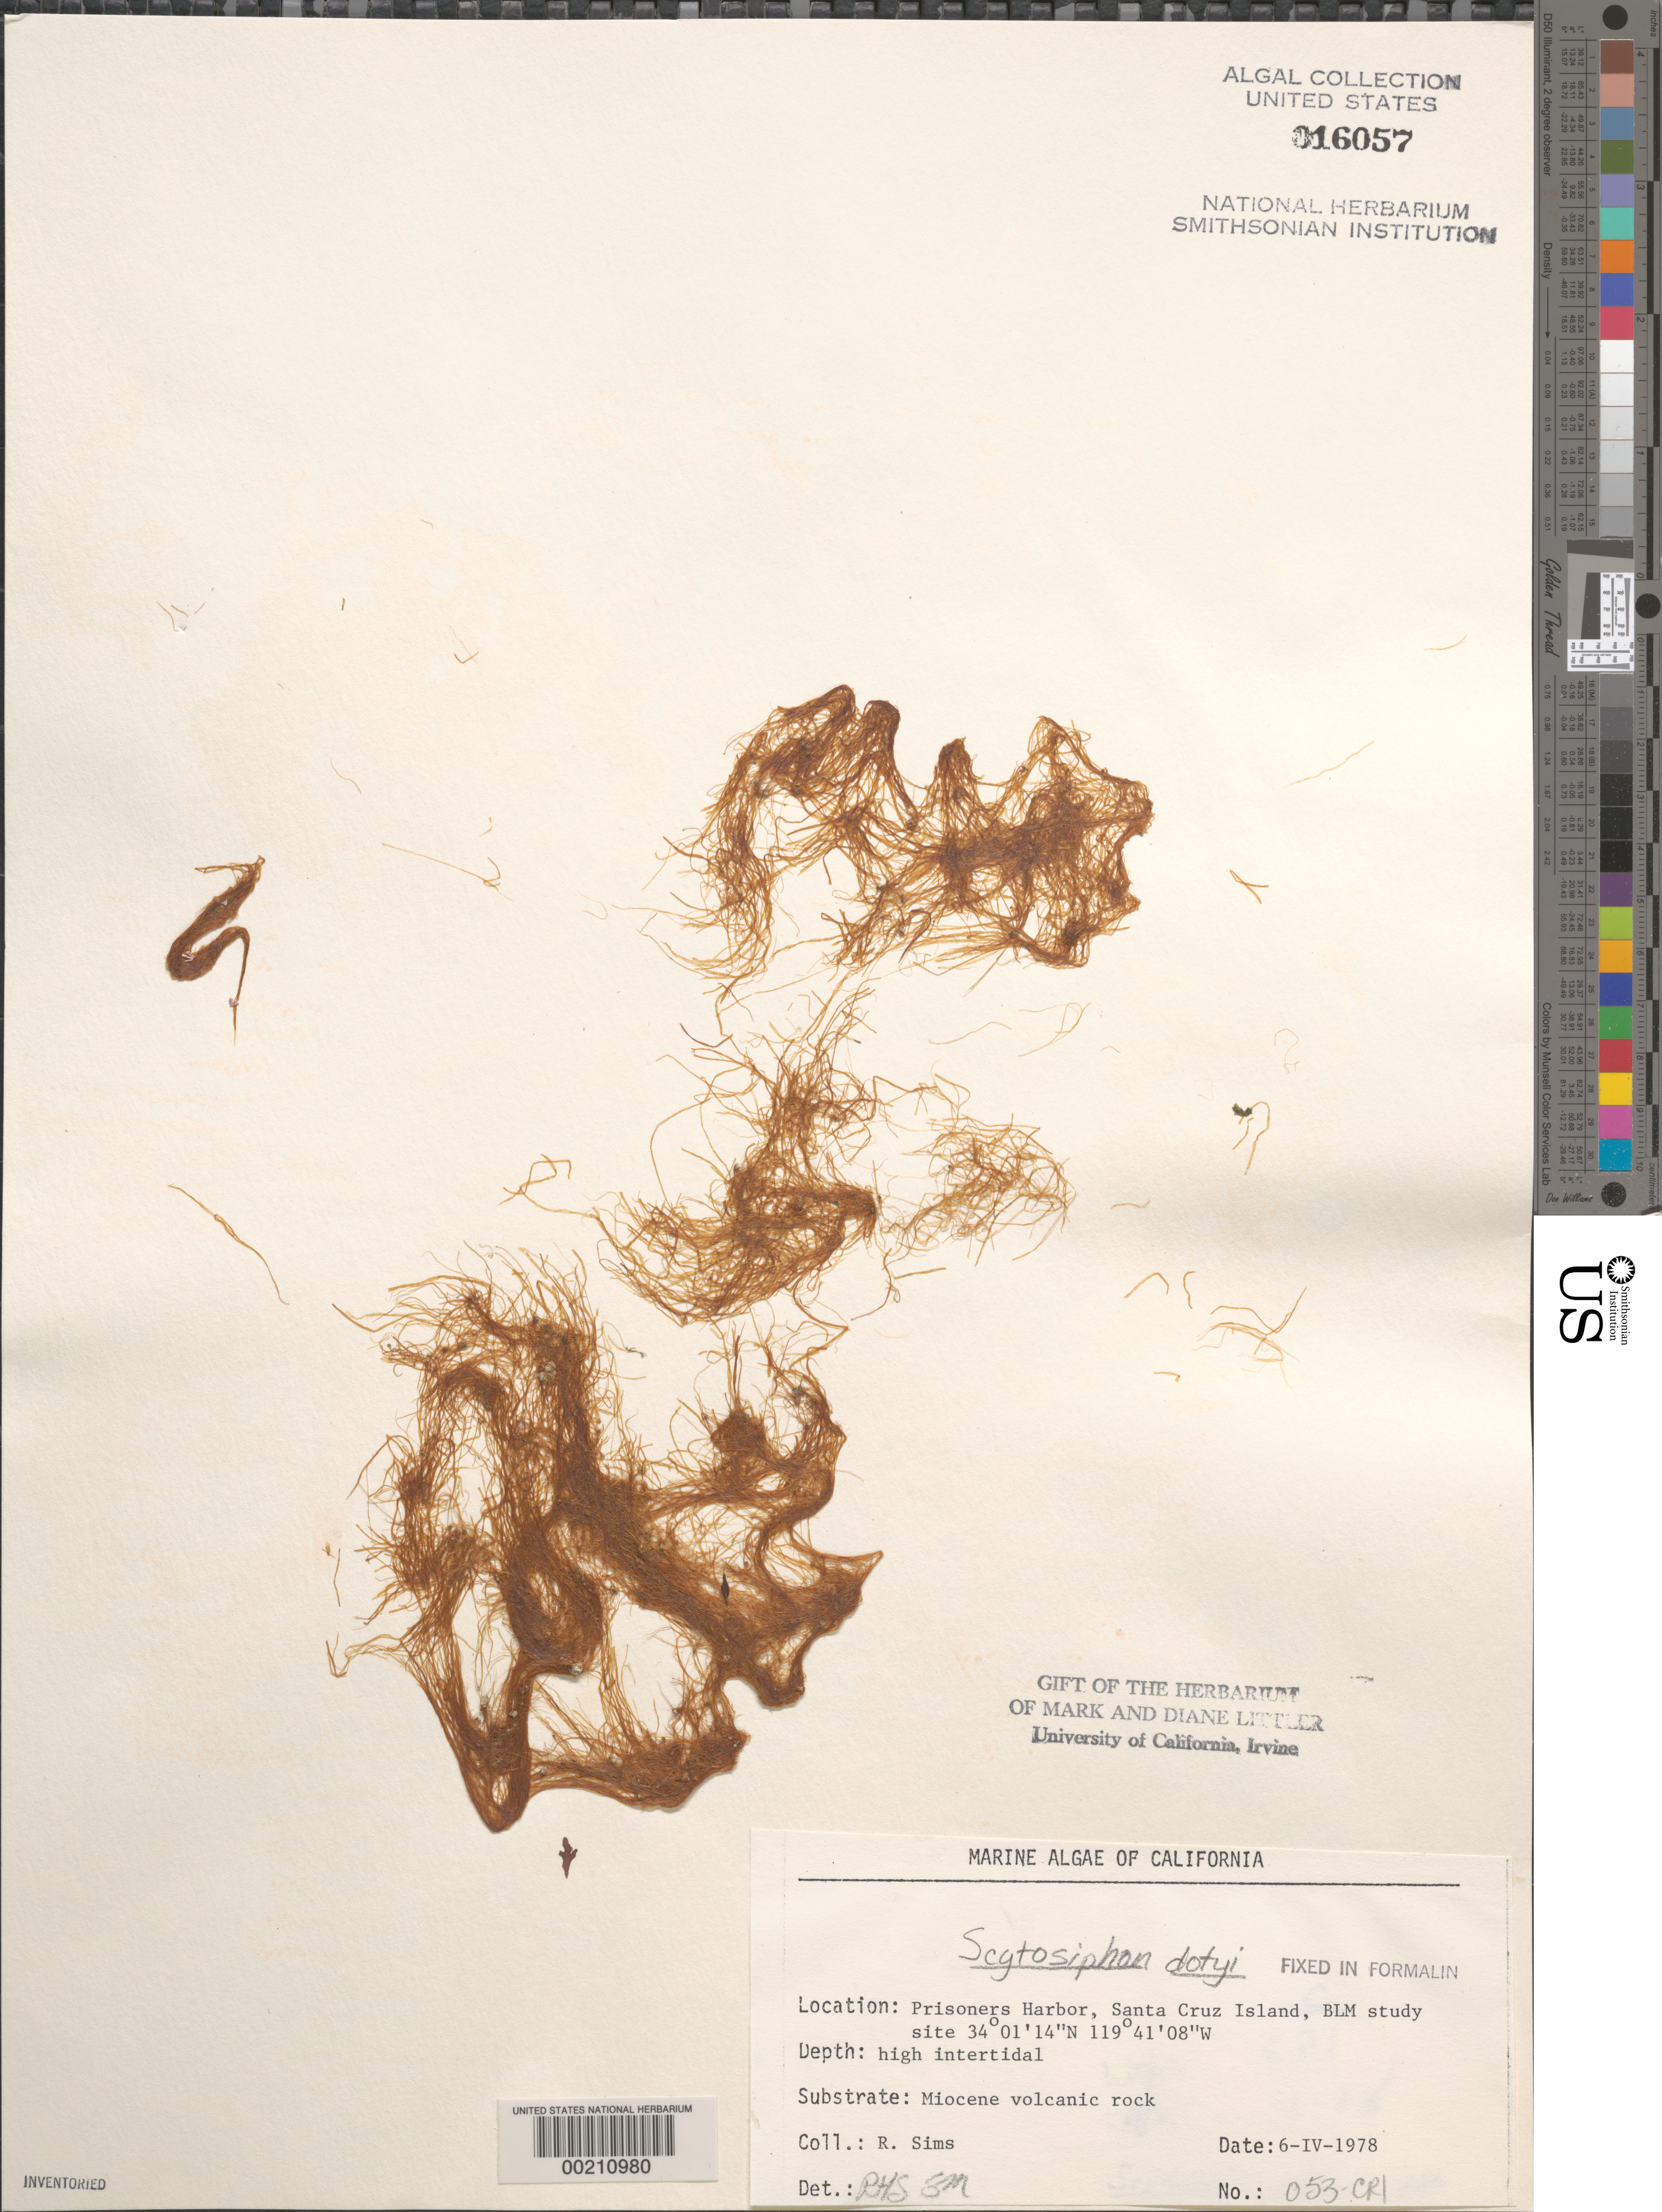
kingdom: Chromista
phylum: Ochrophyta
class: Phaeophyceae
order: Scytosiphonales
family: Scytosiphonaceae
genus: Scytosiphon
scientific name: Scytosiphon dotyi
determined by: Sims, Robert H.; Murray, S. N.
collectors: R. H. Sims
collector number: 053-cri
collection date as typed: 06 Apr 1978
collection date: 1978-04-06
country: United States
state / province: California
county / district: Santa Barbara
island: Santa Cruz Island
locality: Prisoners Harbor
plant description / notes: BLM-SOCALBIGHT Rocky Intertidal Survey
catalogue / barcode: US 16057